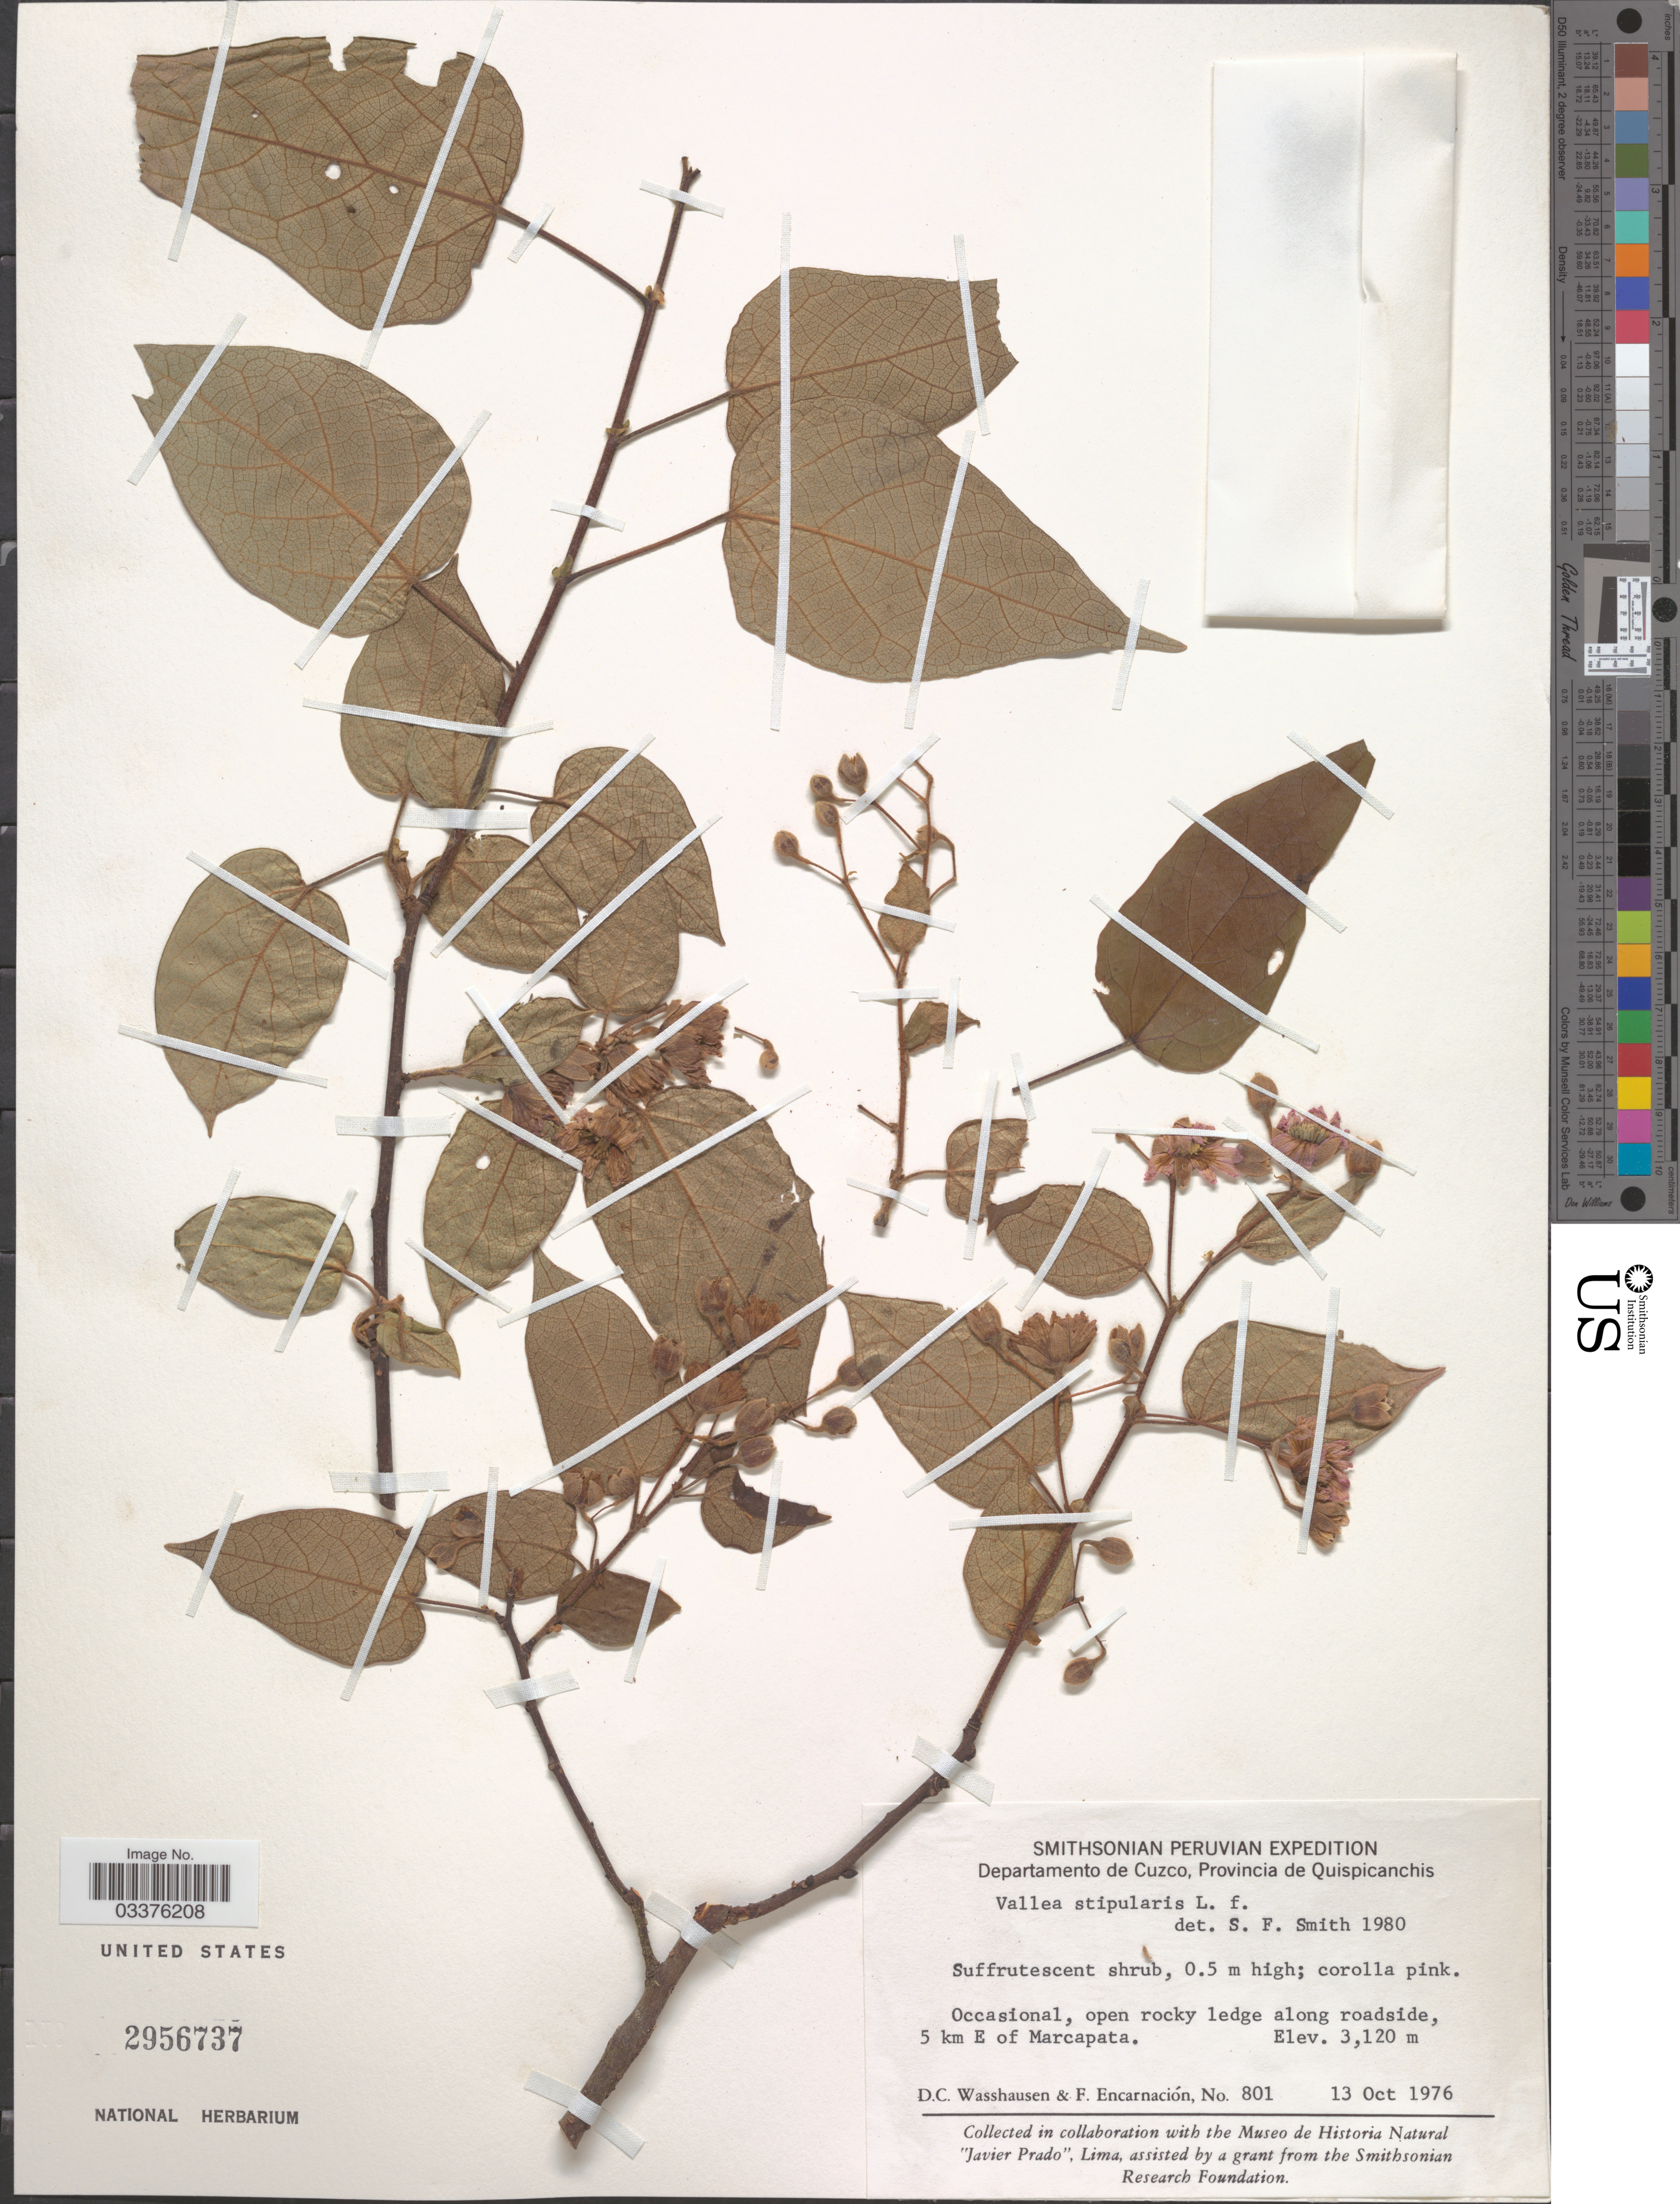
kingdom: Plantae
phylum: Tracheophyta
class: Magnoliopsida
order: Oxalidales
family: Elaeocarpaceae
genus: Vallea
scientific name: Vallea stipularis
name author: L. f.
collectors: D. C. Wasshausen & F. Encarnación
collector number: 801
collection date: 1976-10-13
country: Peru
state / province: Cusco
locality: Departamento de Cuzco, Provincia de Quispicanchis, 5 km E of Marcapata.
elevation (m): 3120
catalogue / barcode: US 2956737